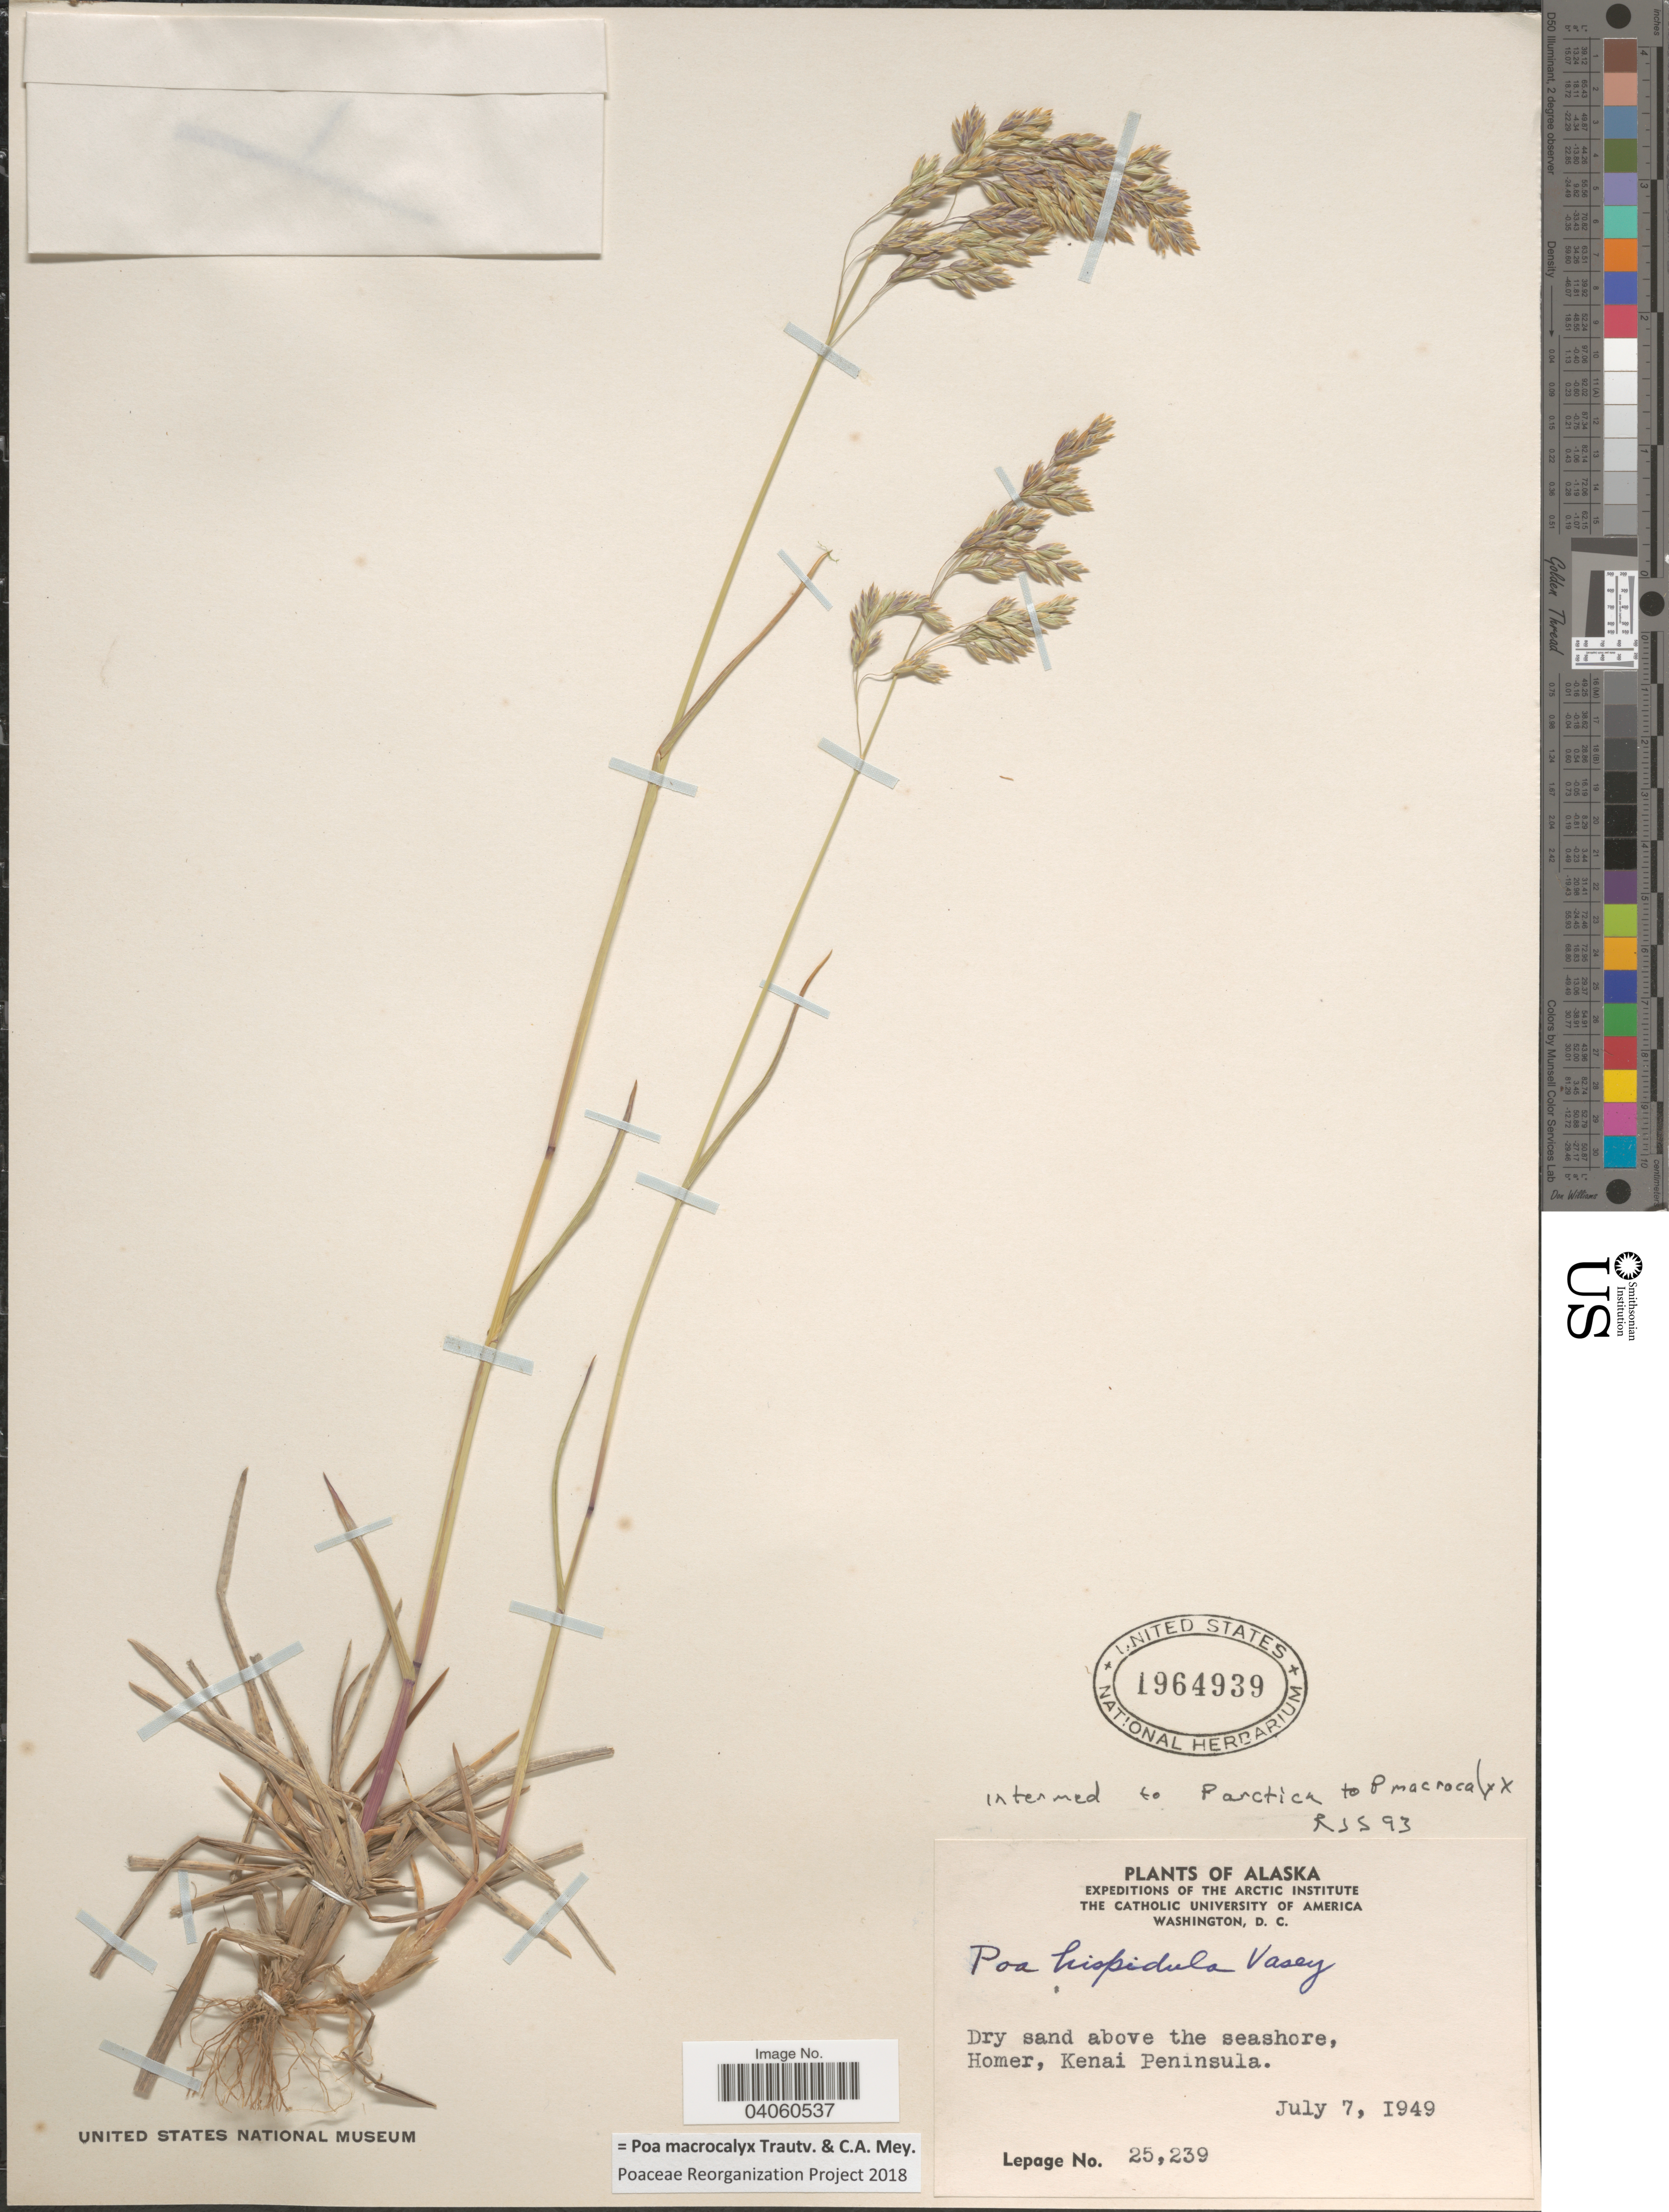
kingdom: Plantae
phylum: Tracheophyta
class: Liliopsida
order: Poales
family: Poaceae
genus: Poa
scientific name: Poa macrocalyx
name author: Trautv. & C.A. Mey.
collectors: -. LePage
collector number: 25239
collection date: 1949-07-07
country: United States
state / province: Alaska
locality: Dry sand above the seashore, Homer, Kenai Peninsula.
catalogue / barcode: US 1964939